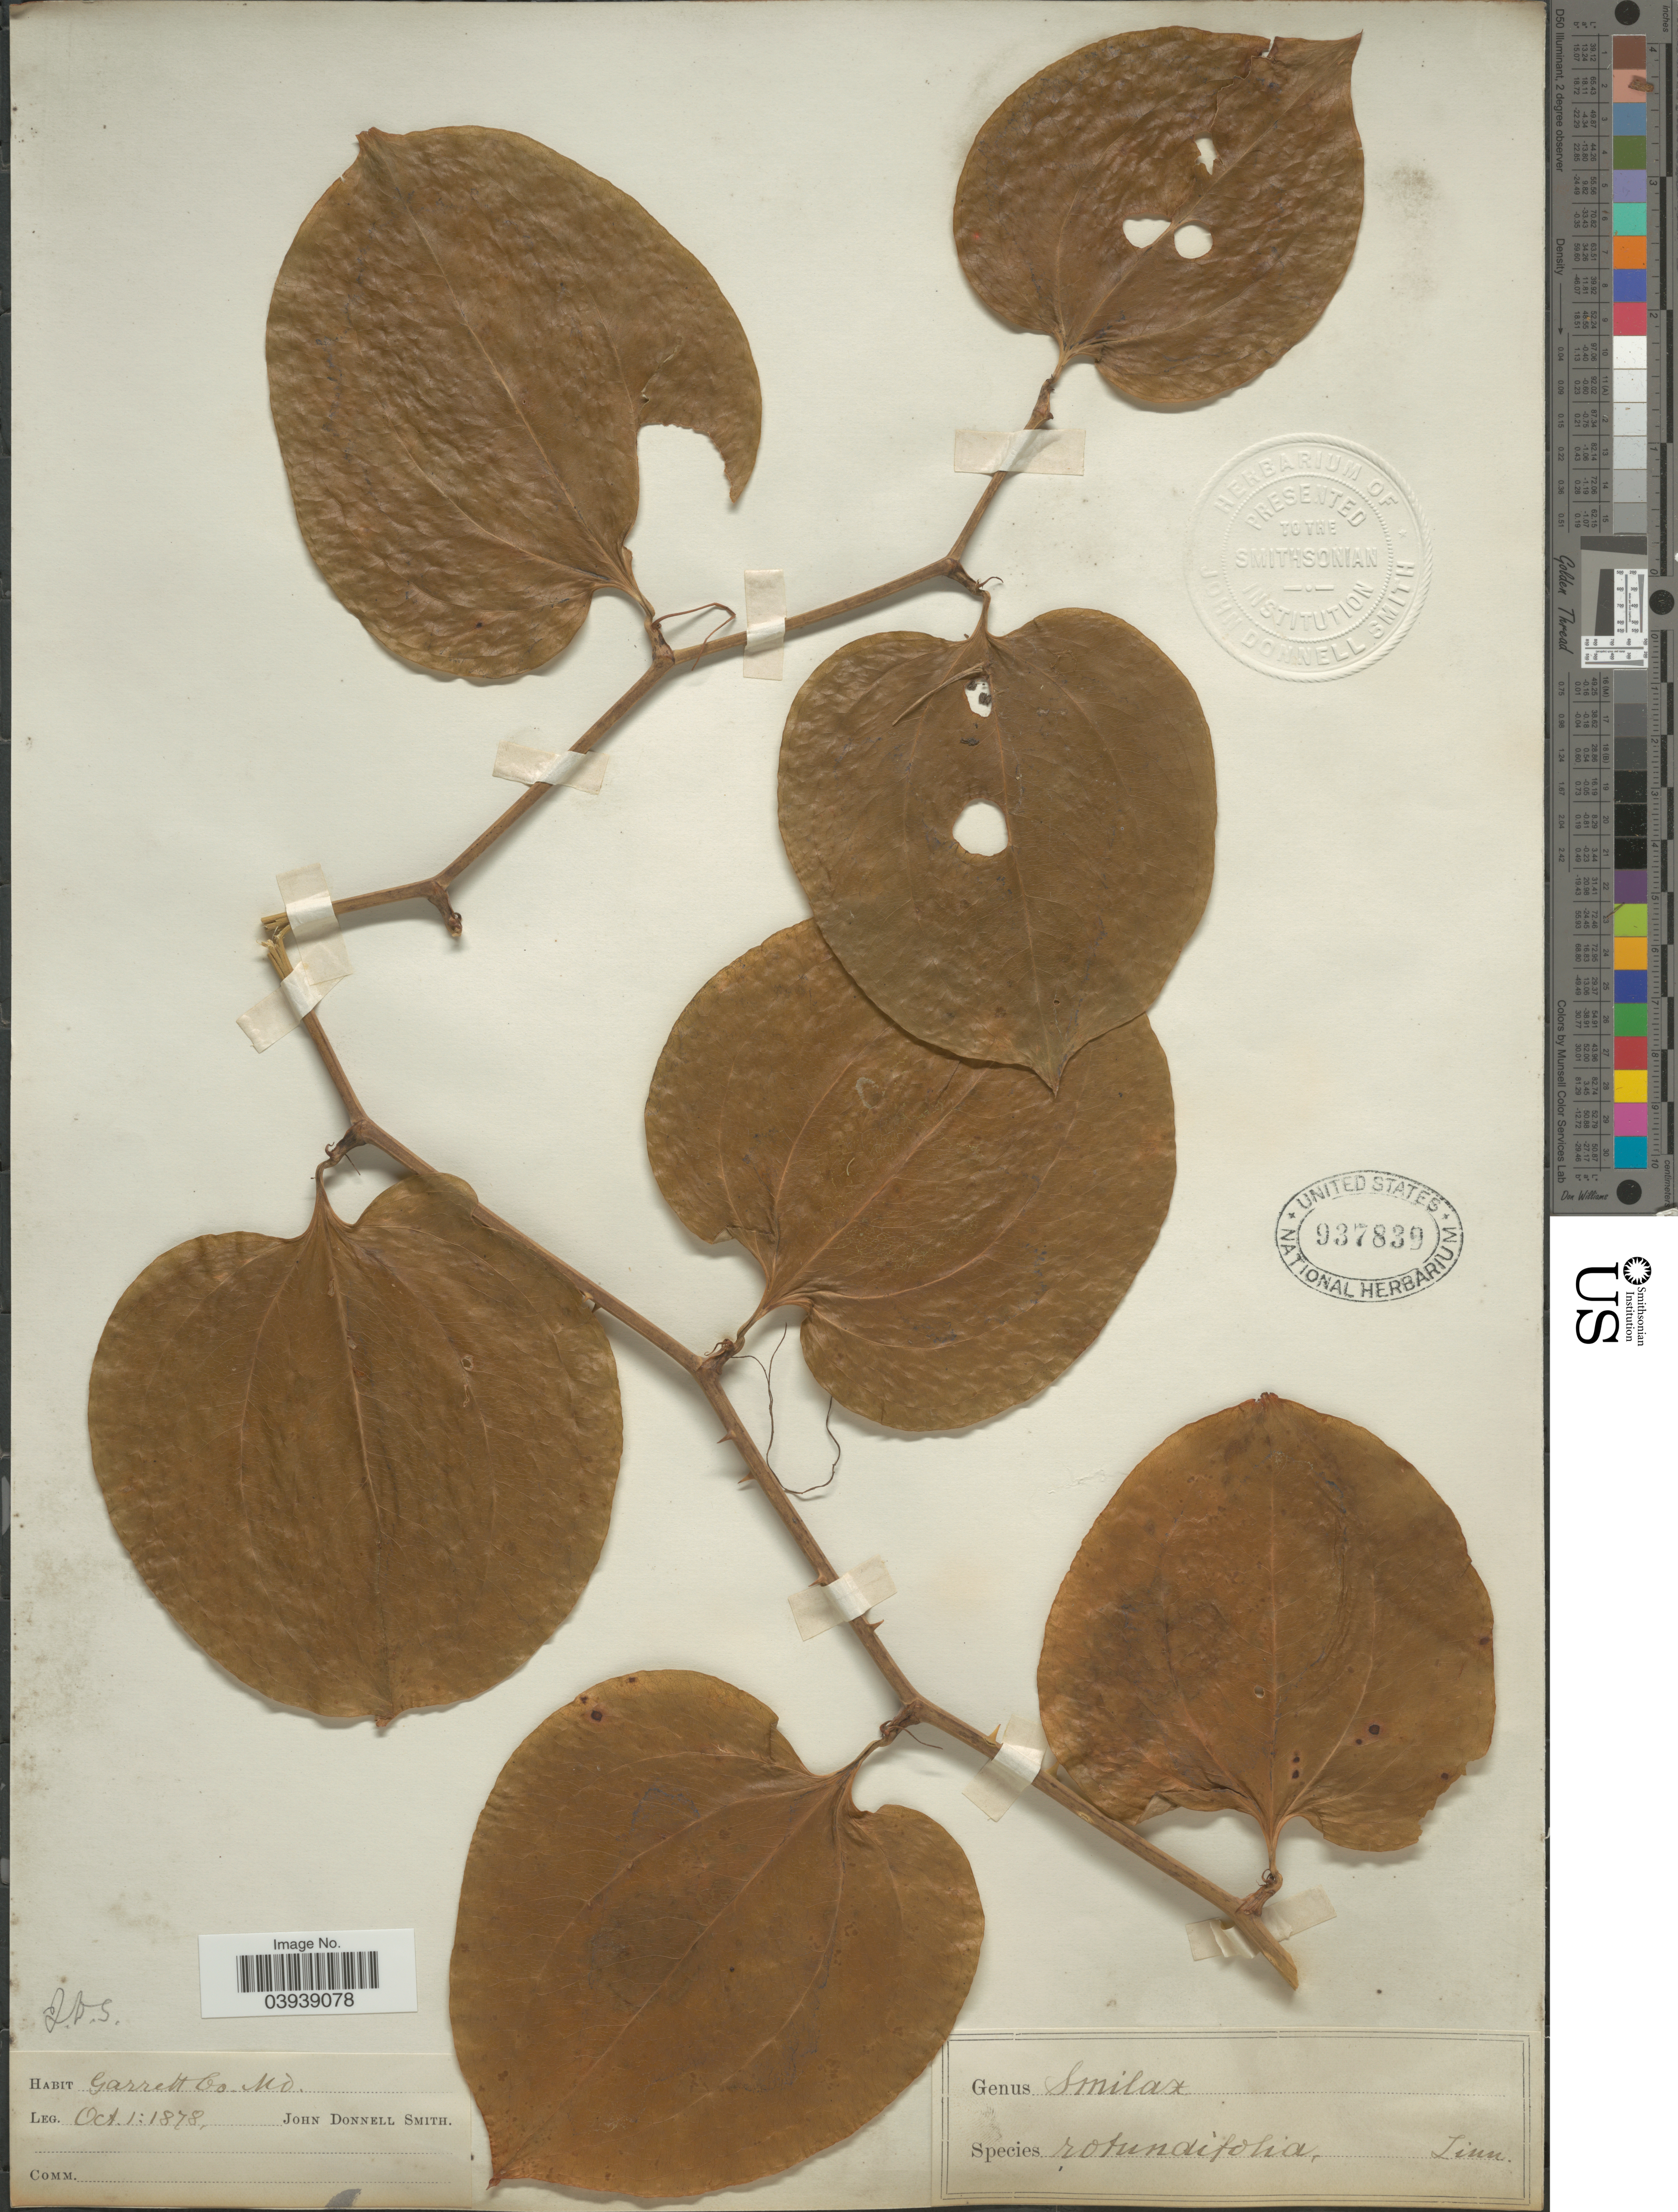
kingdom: Plantae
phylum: Tracheophyta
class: Liliopsida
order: Liliales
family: Smilacaceae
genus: Smilax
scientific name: Smilax rotundifolia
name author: L.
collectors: J. Donnell Smith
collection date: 1878-10-01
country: United States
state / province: Maryland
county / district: Garrett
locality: Garrett Co.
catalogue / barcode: US 937839